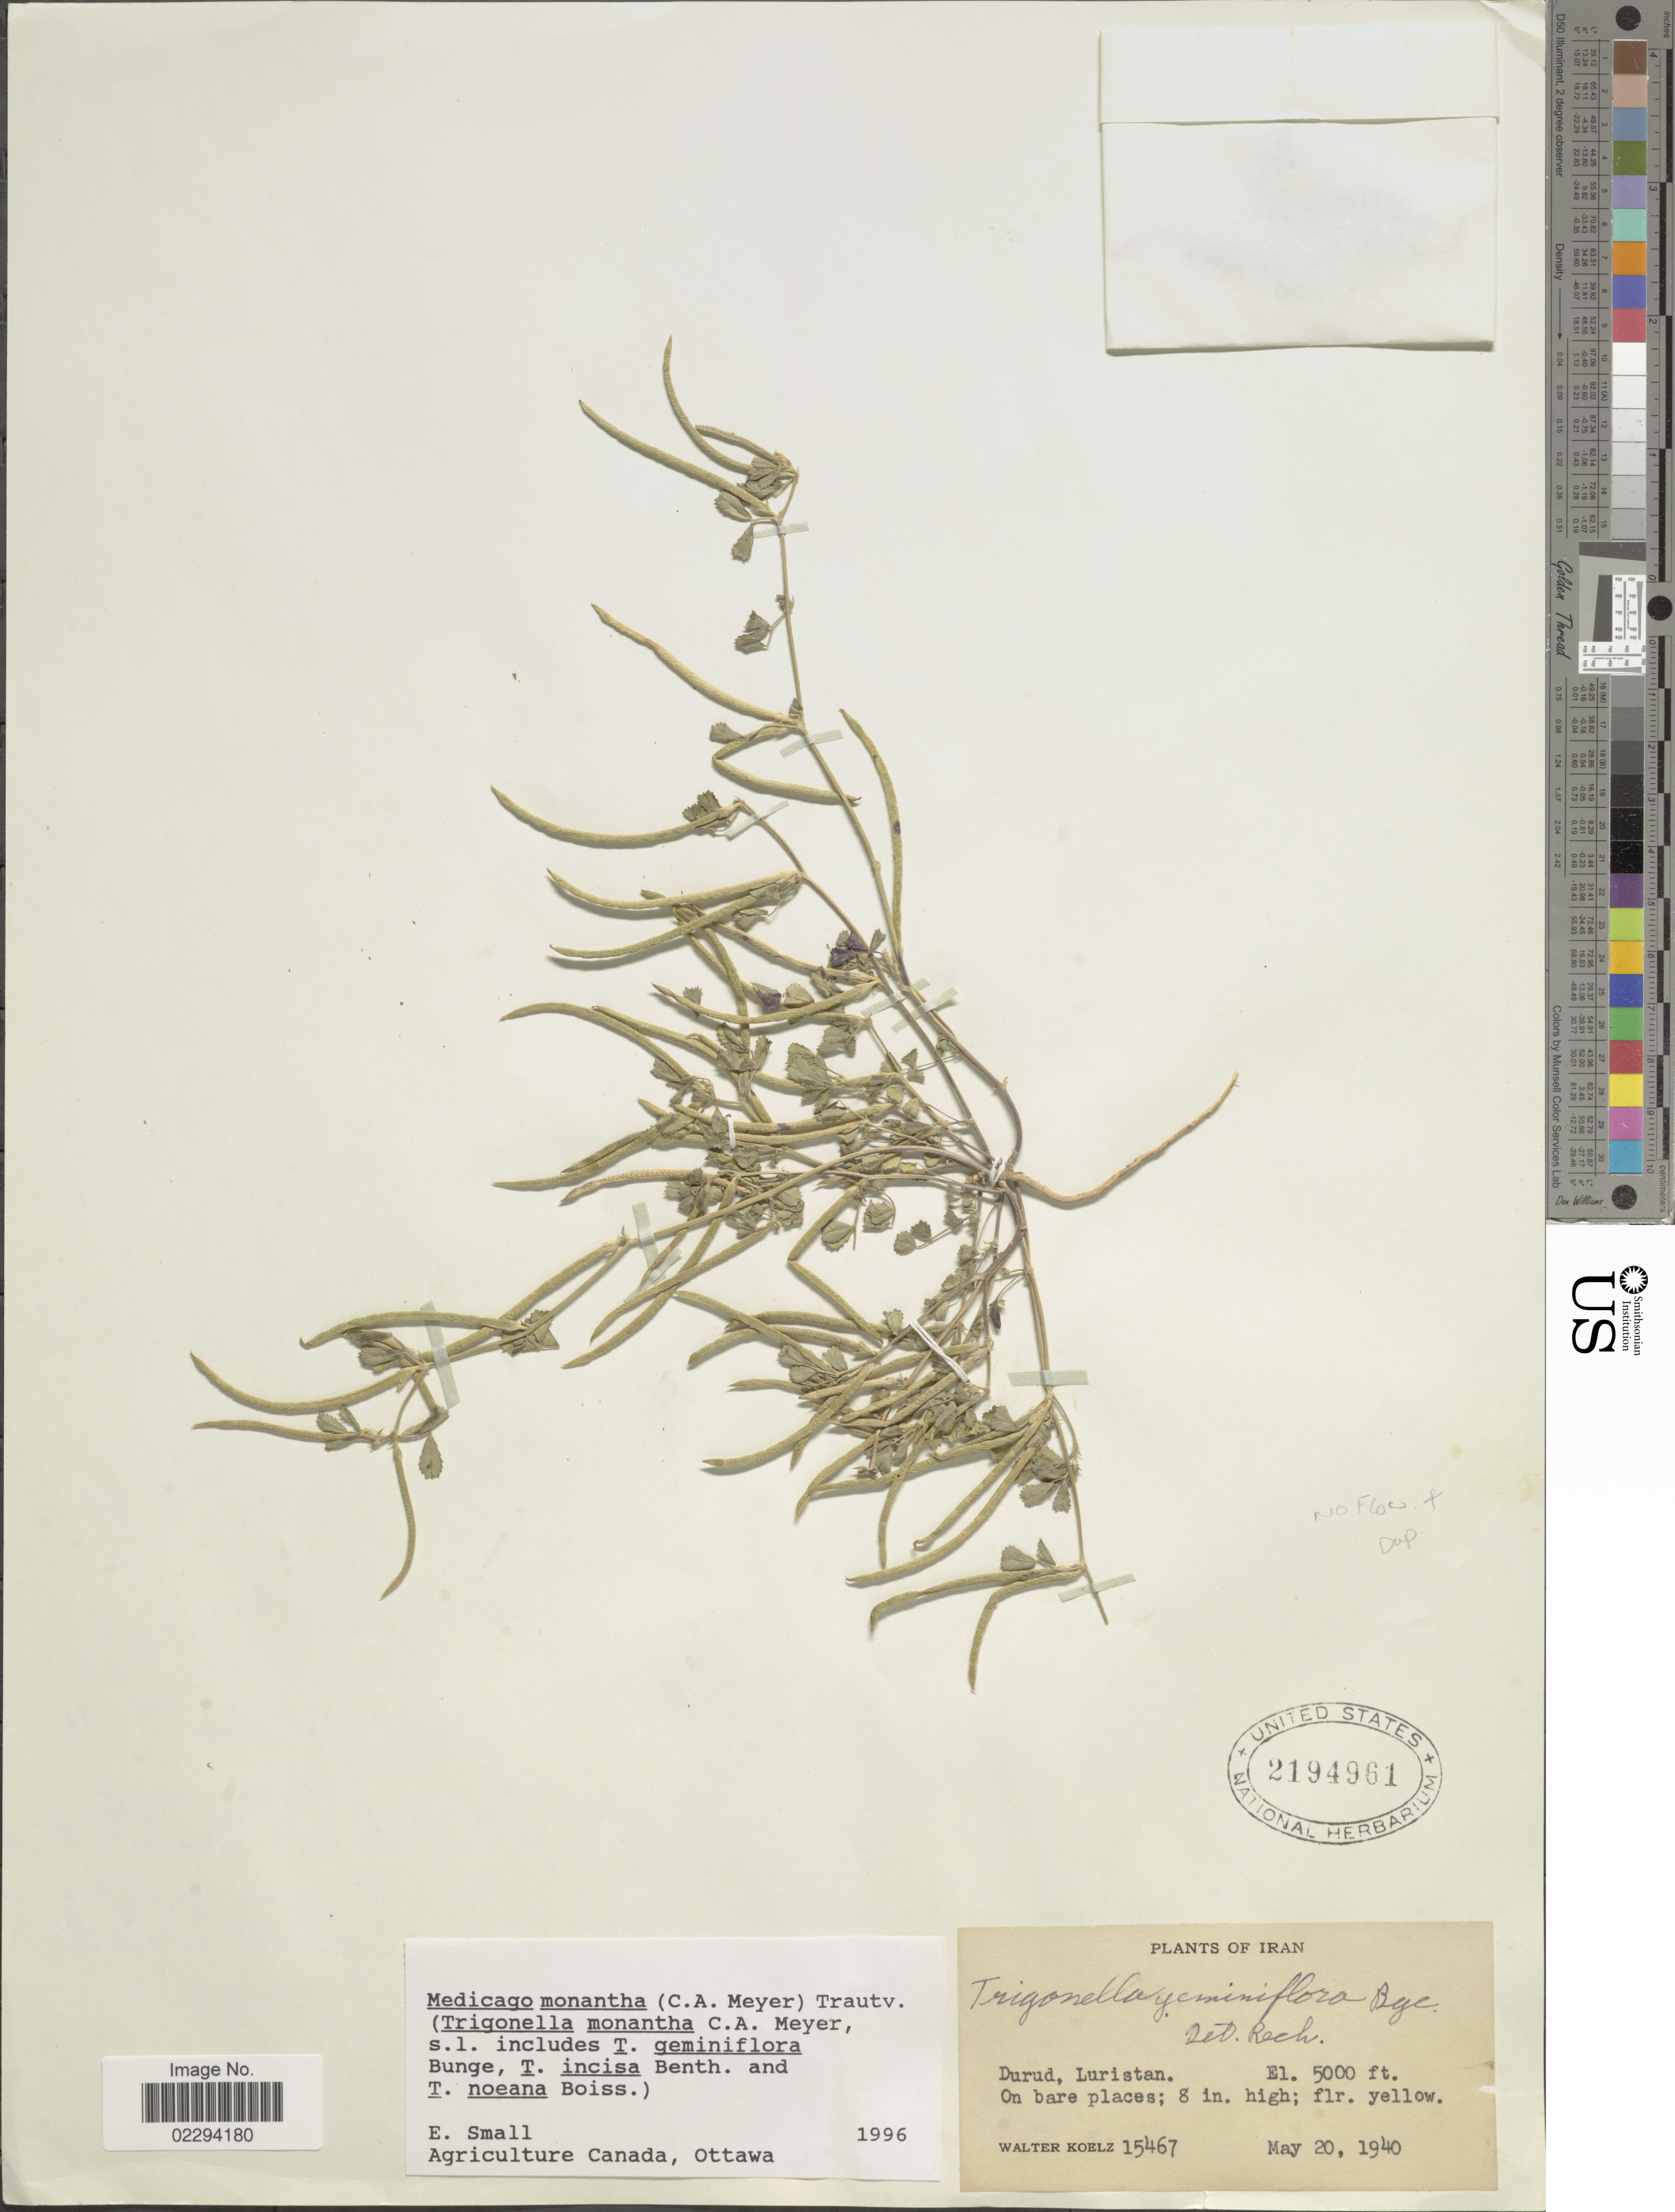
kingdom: Plantae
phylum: Tracheophyta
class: Magnoliopsida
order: Fabales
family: Fabaceae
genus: Medicago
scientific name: Medicago monantha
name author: (C.A. Mey.) Trautv.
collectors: W. N. Koelz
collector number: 15467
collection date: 1940-05-20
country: Iran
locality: Durud, Luristan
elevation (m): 1524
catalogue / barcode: US 2194961